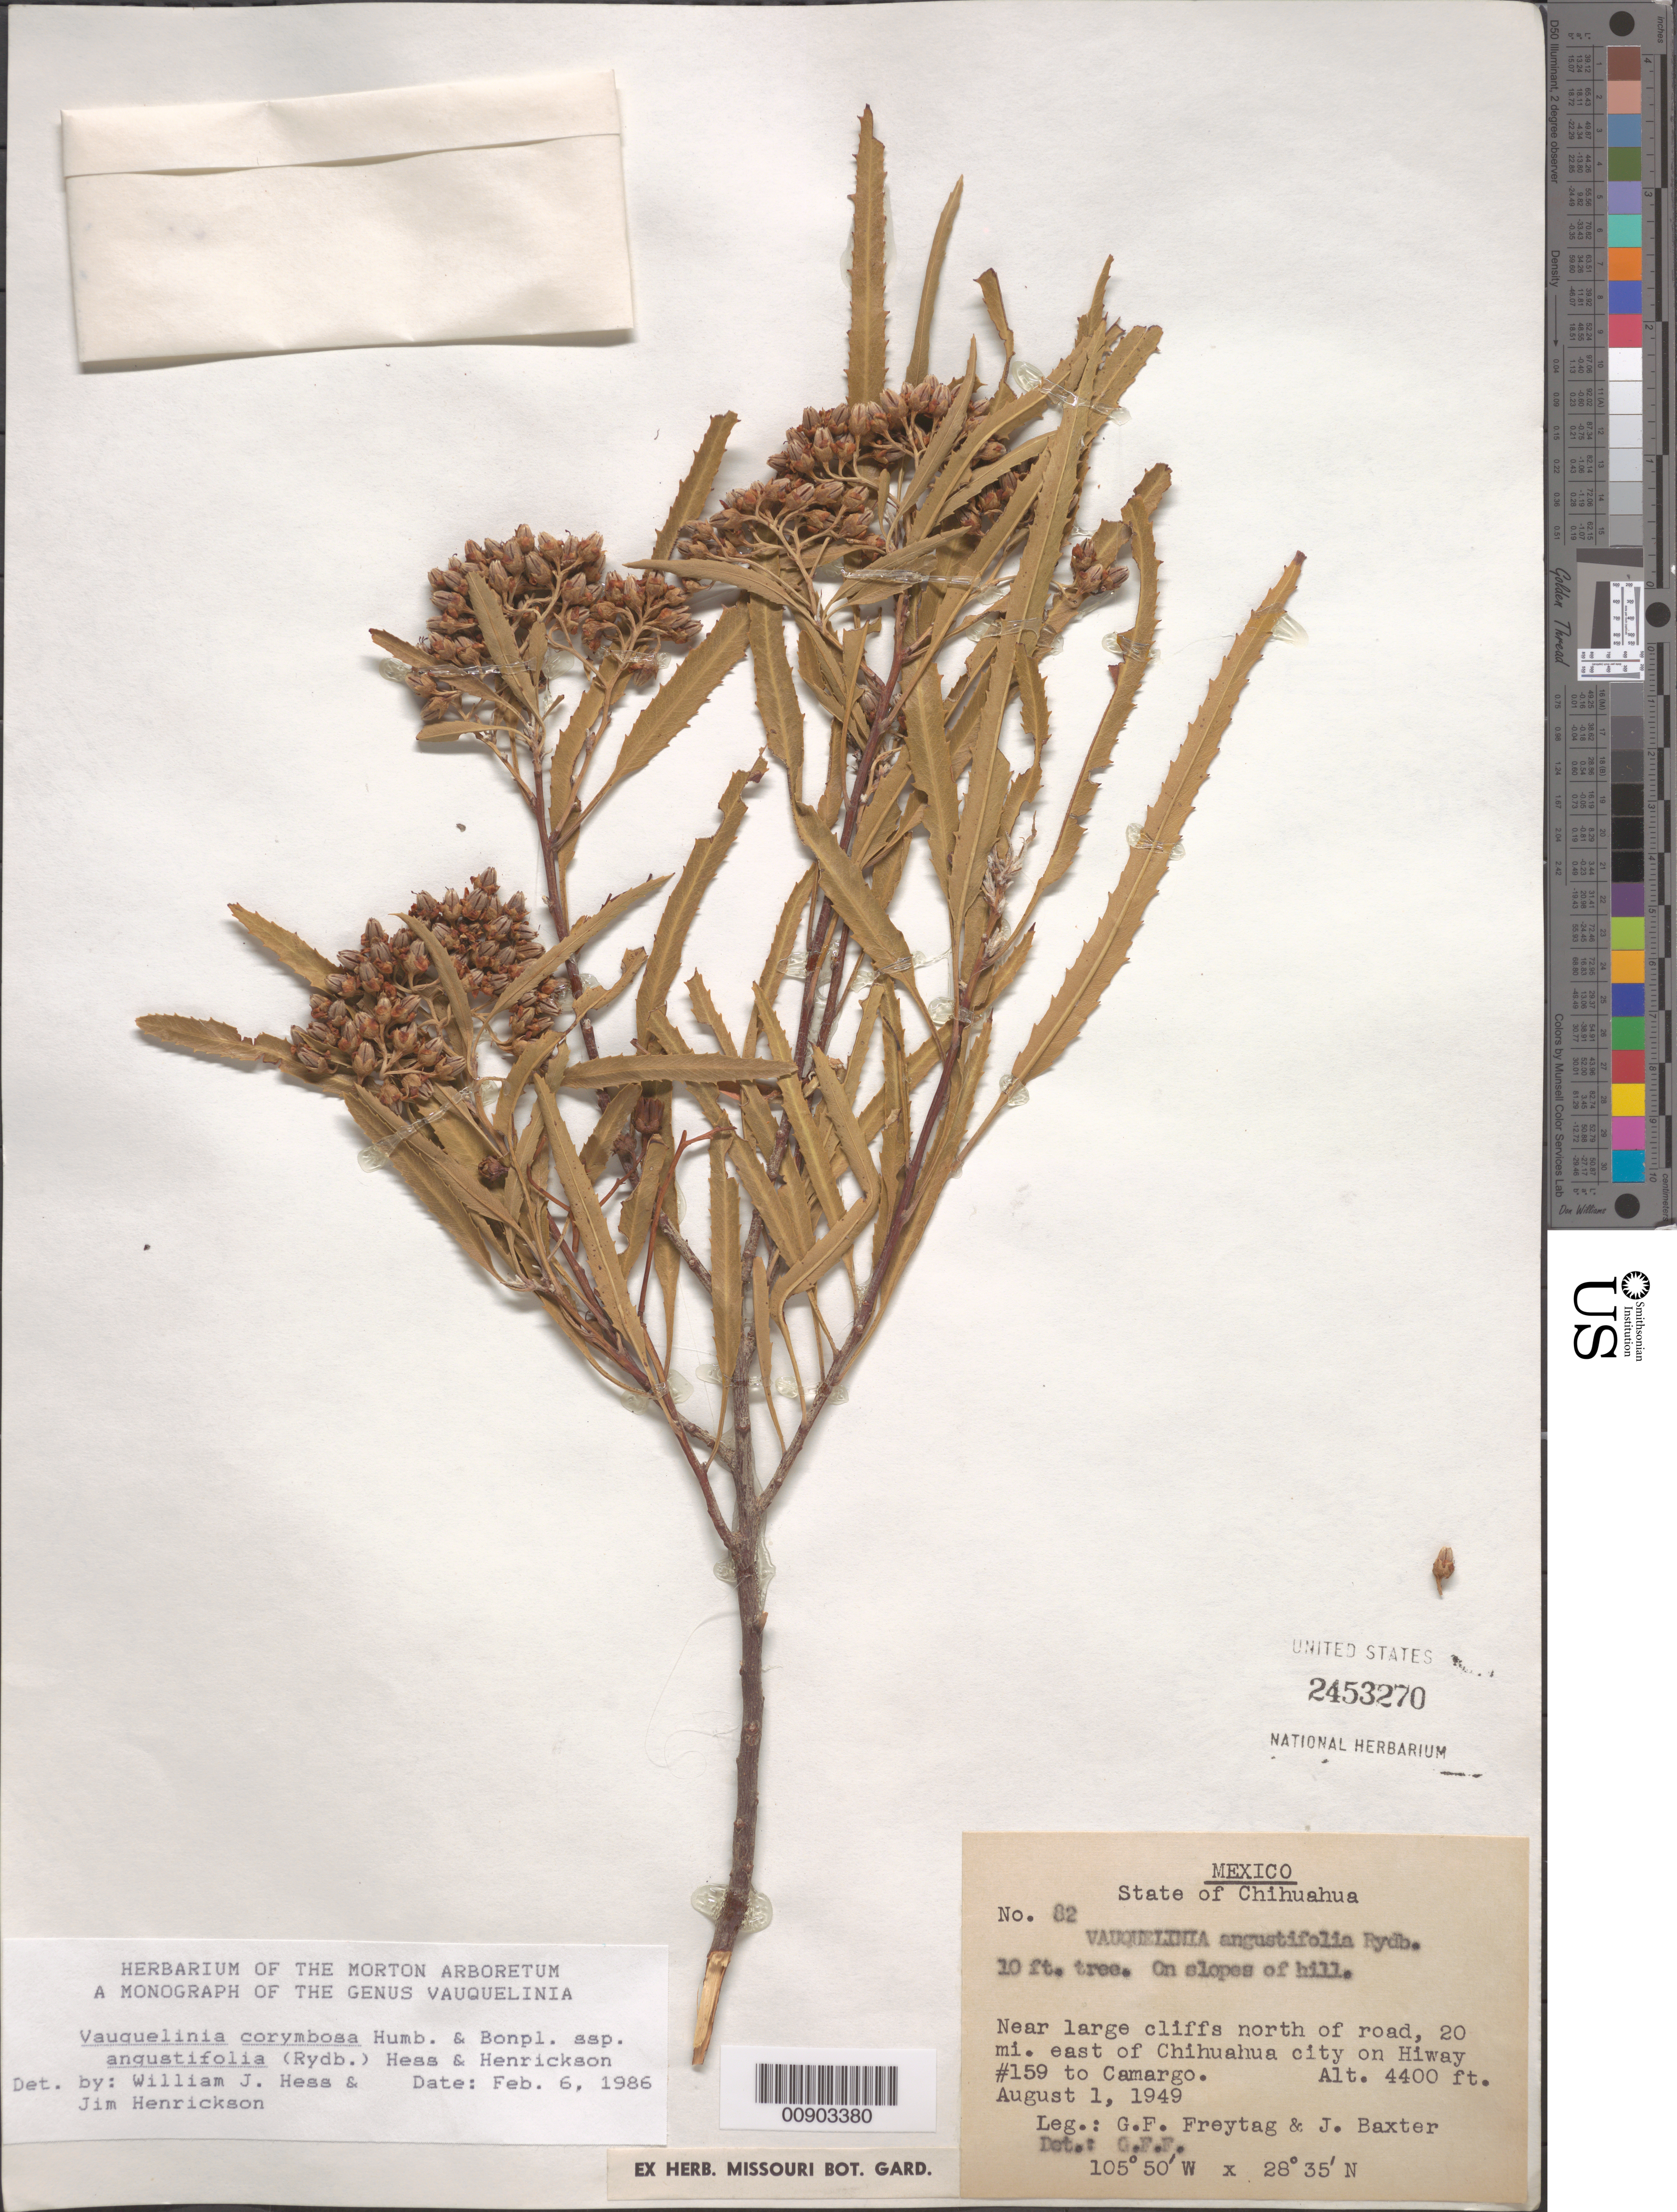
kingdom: Plantae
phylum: Tracheophyta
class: Magnoliopsida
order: Rosales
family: Rosaceae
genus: Vauquelinia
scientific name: Vauquelinia corymbosa subsp. angustifolia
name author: (Rydb.) W.J. Hess & Henrickson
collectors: G. F. Freytag & J. Baxter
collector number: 82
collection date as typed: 01 Aug 1949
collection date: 1949-08-01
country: Mexico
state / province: Chihuahua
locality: Near large cliffs north of road, 20 mi. east of Chihuahua city on Hwy. #159 to Camargo.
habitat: On slopes of hill.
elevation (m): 1341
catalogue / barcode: US 2453270